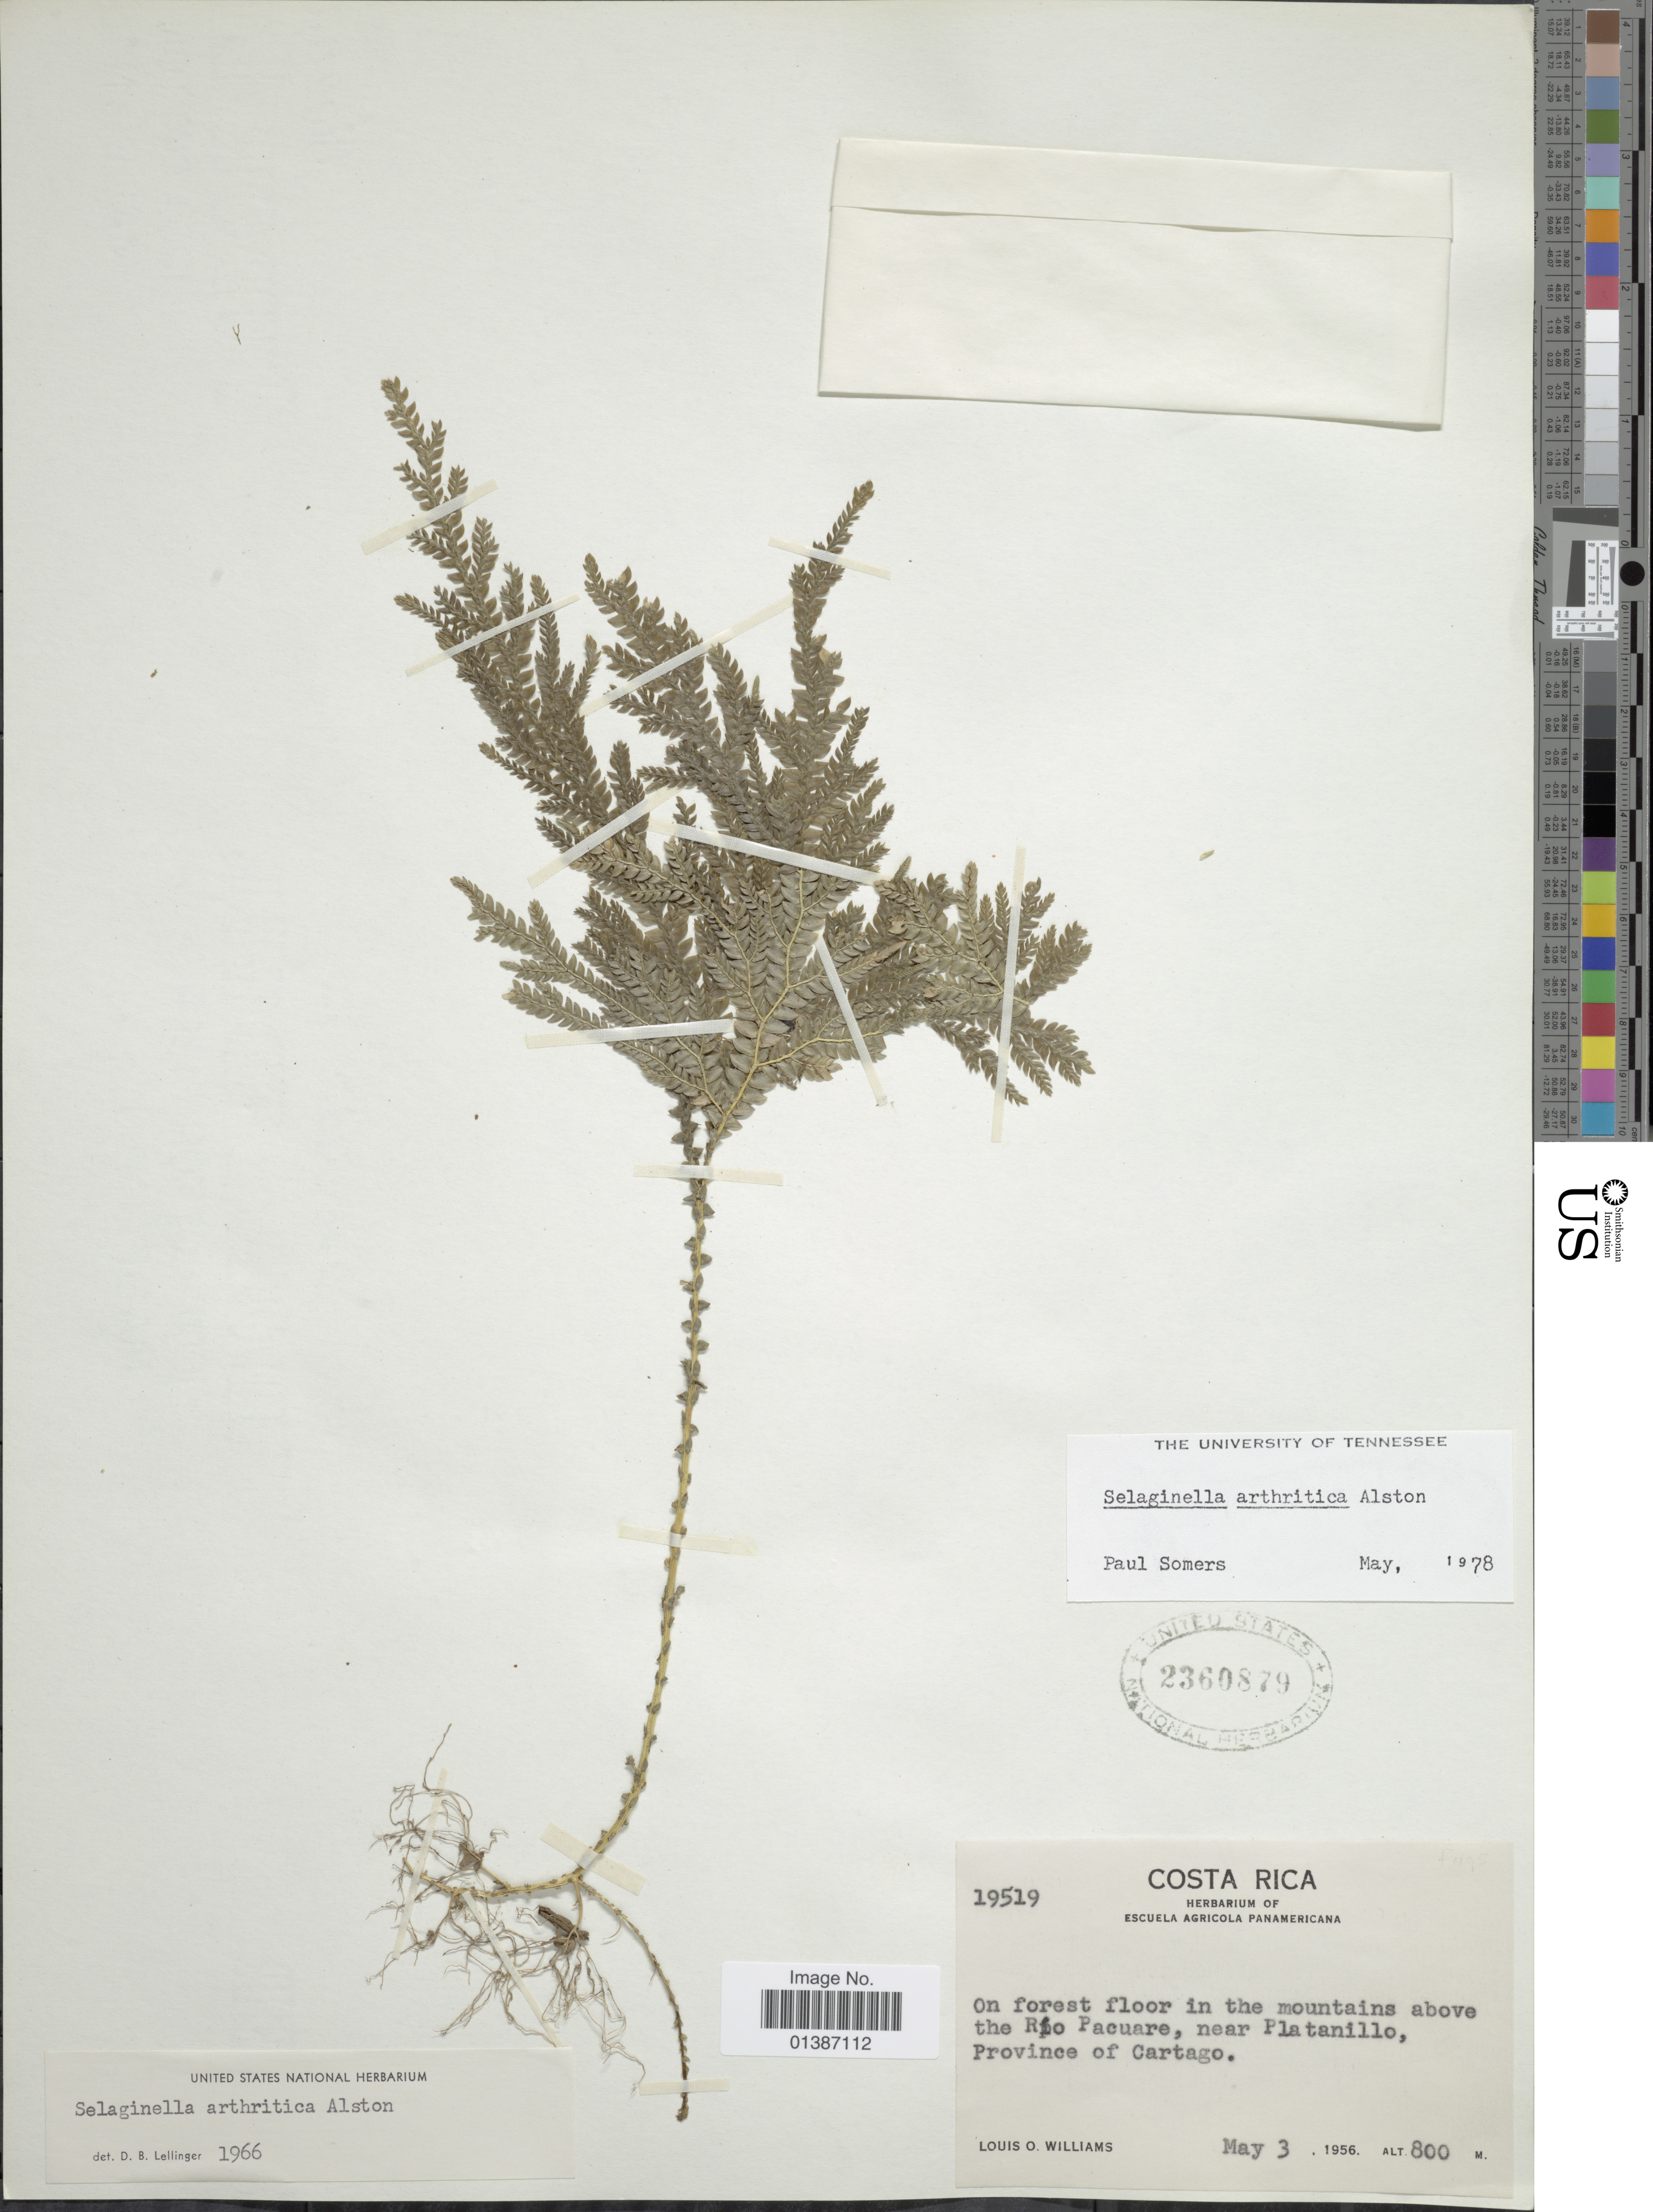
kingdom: Plantae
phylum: Tracheophyta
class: Lycopodiopsida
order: Selaginellales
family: Selaginellaceae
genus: Selaginella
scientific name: Selaginella arthritica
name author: Alston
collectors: L. O. Williams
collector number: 19519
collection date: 1956-05-03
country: Costa Rica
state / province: Cartago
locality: On forest floor in the mountains above the Rio Pacuare, near Platanillo, Province of Cartago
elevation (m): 800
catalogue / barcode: US 2360879